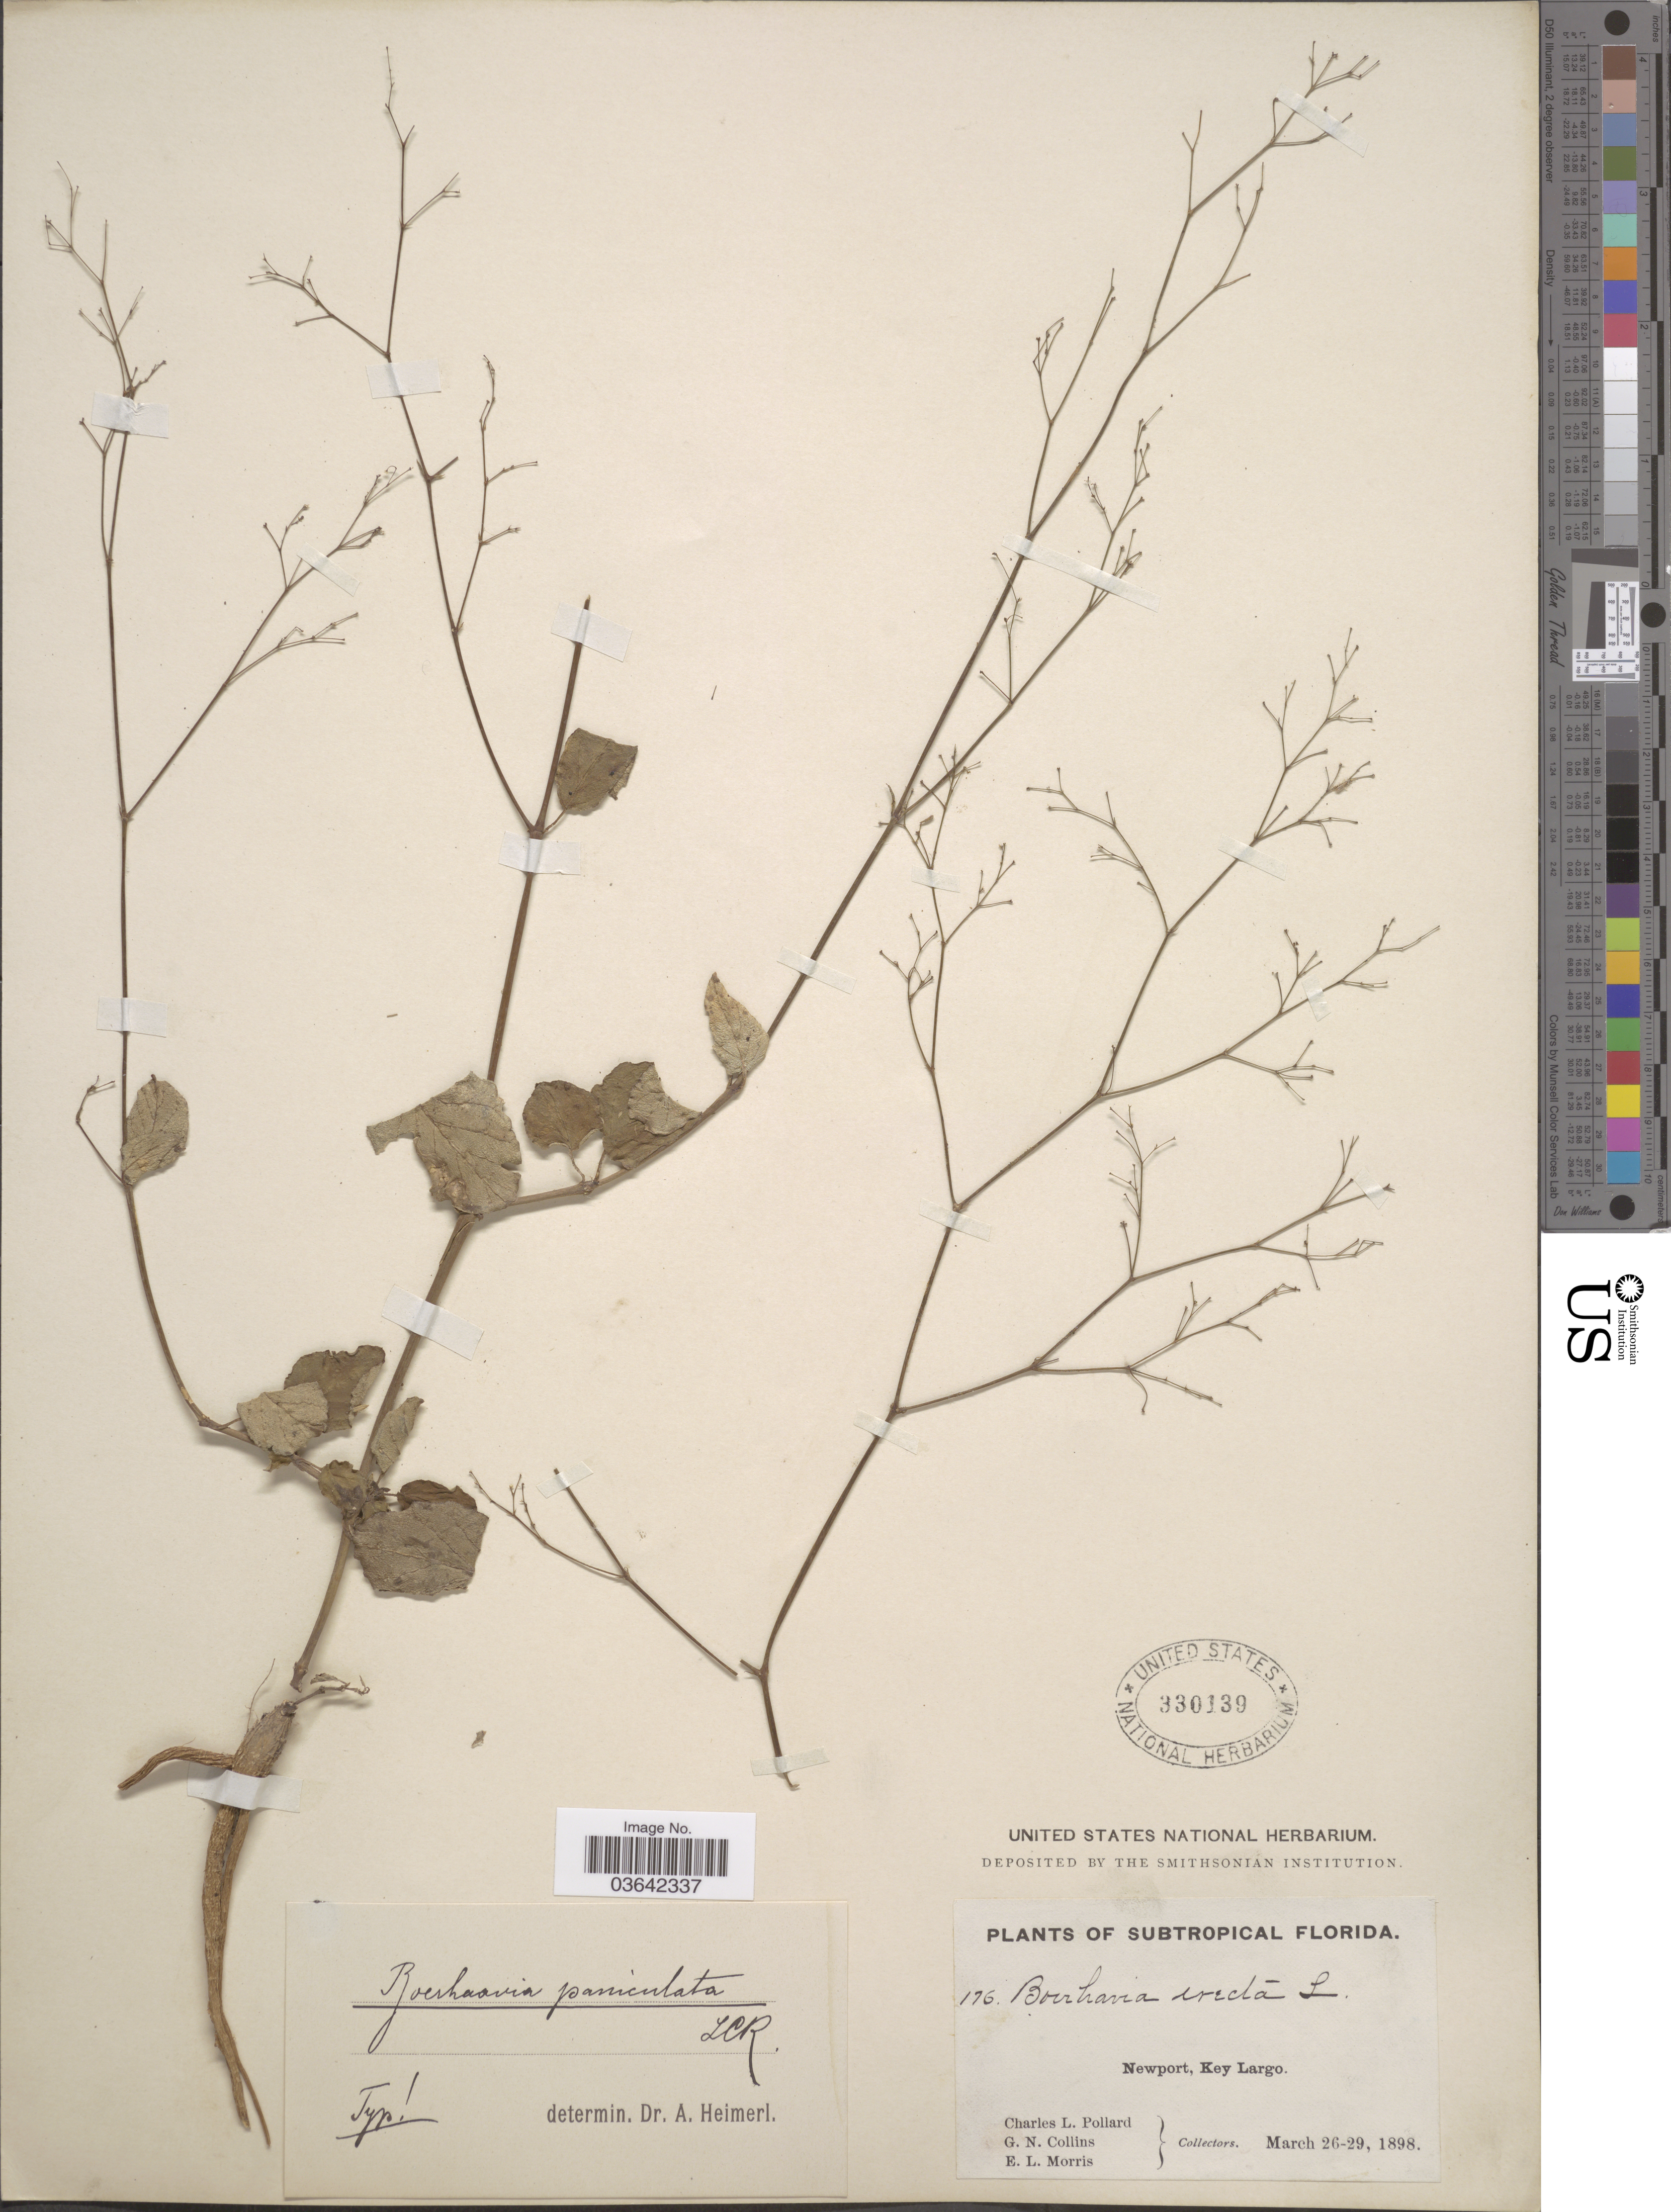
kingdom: Plantae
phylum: Tracheophyta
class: Magnoliopsida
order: Caryophyllales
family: Nyctaginaceae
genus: Boerhavia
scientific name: Boerhavia adscendens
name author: Willd.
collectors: C. L. Pollard, G. Collins & E. Morris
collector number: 176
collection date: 1898-03-26/1898-03-29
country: United States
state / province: Florida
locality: Subtropical Florida. Newport, Key Largo.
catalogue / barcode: US 330139